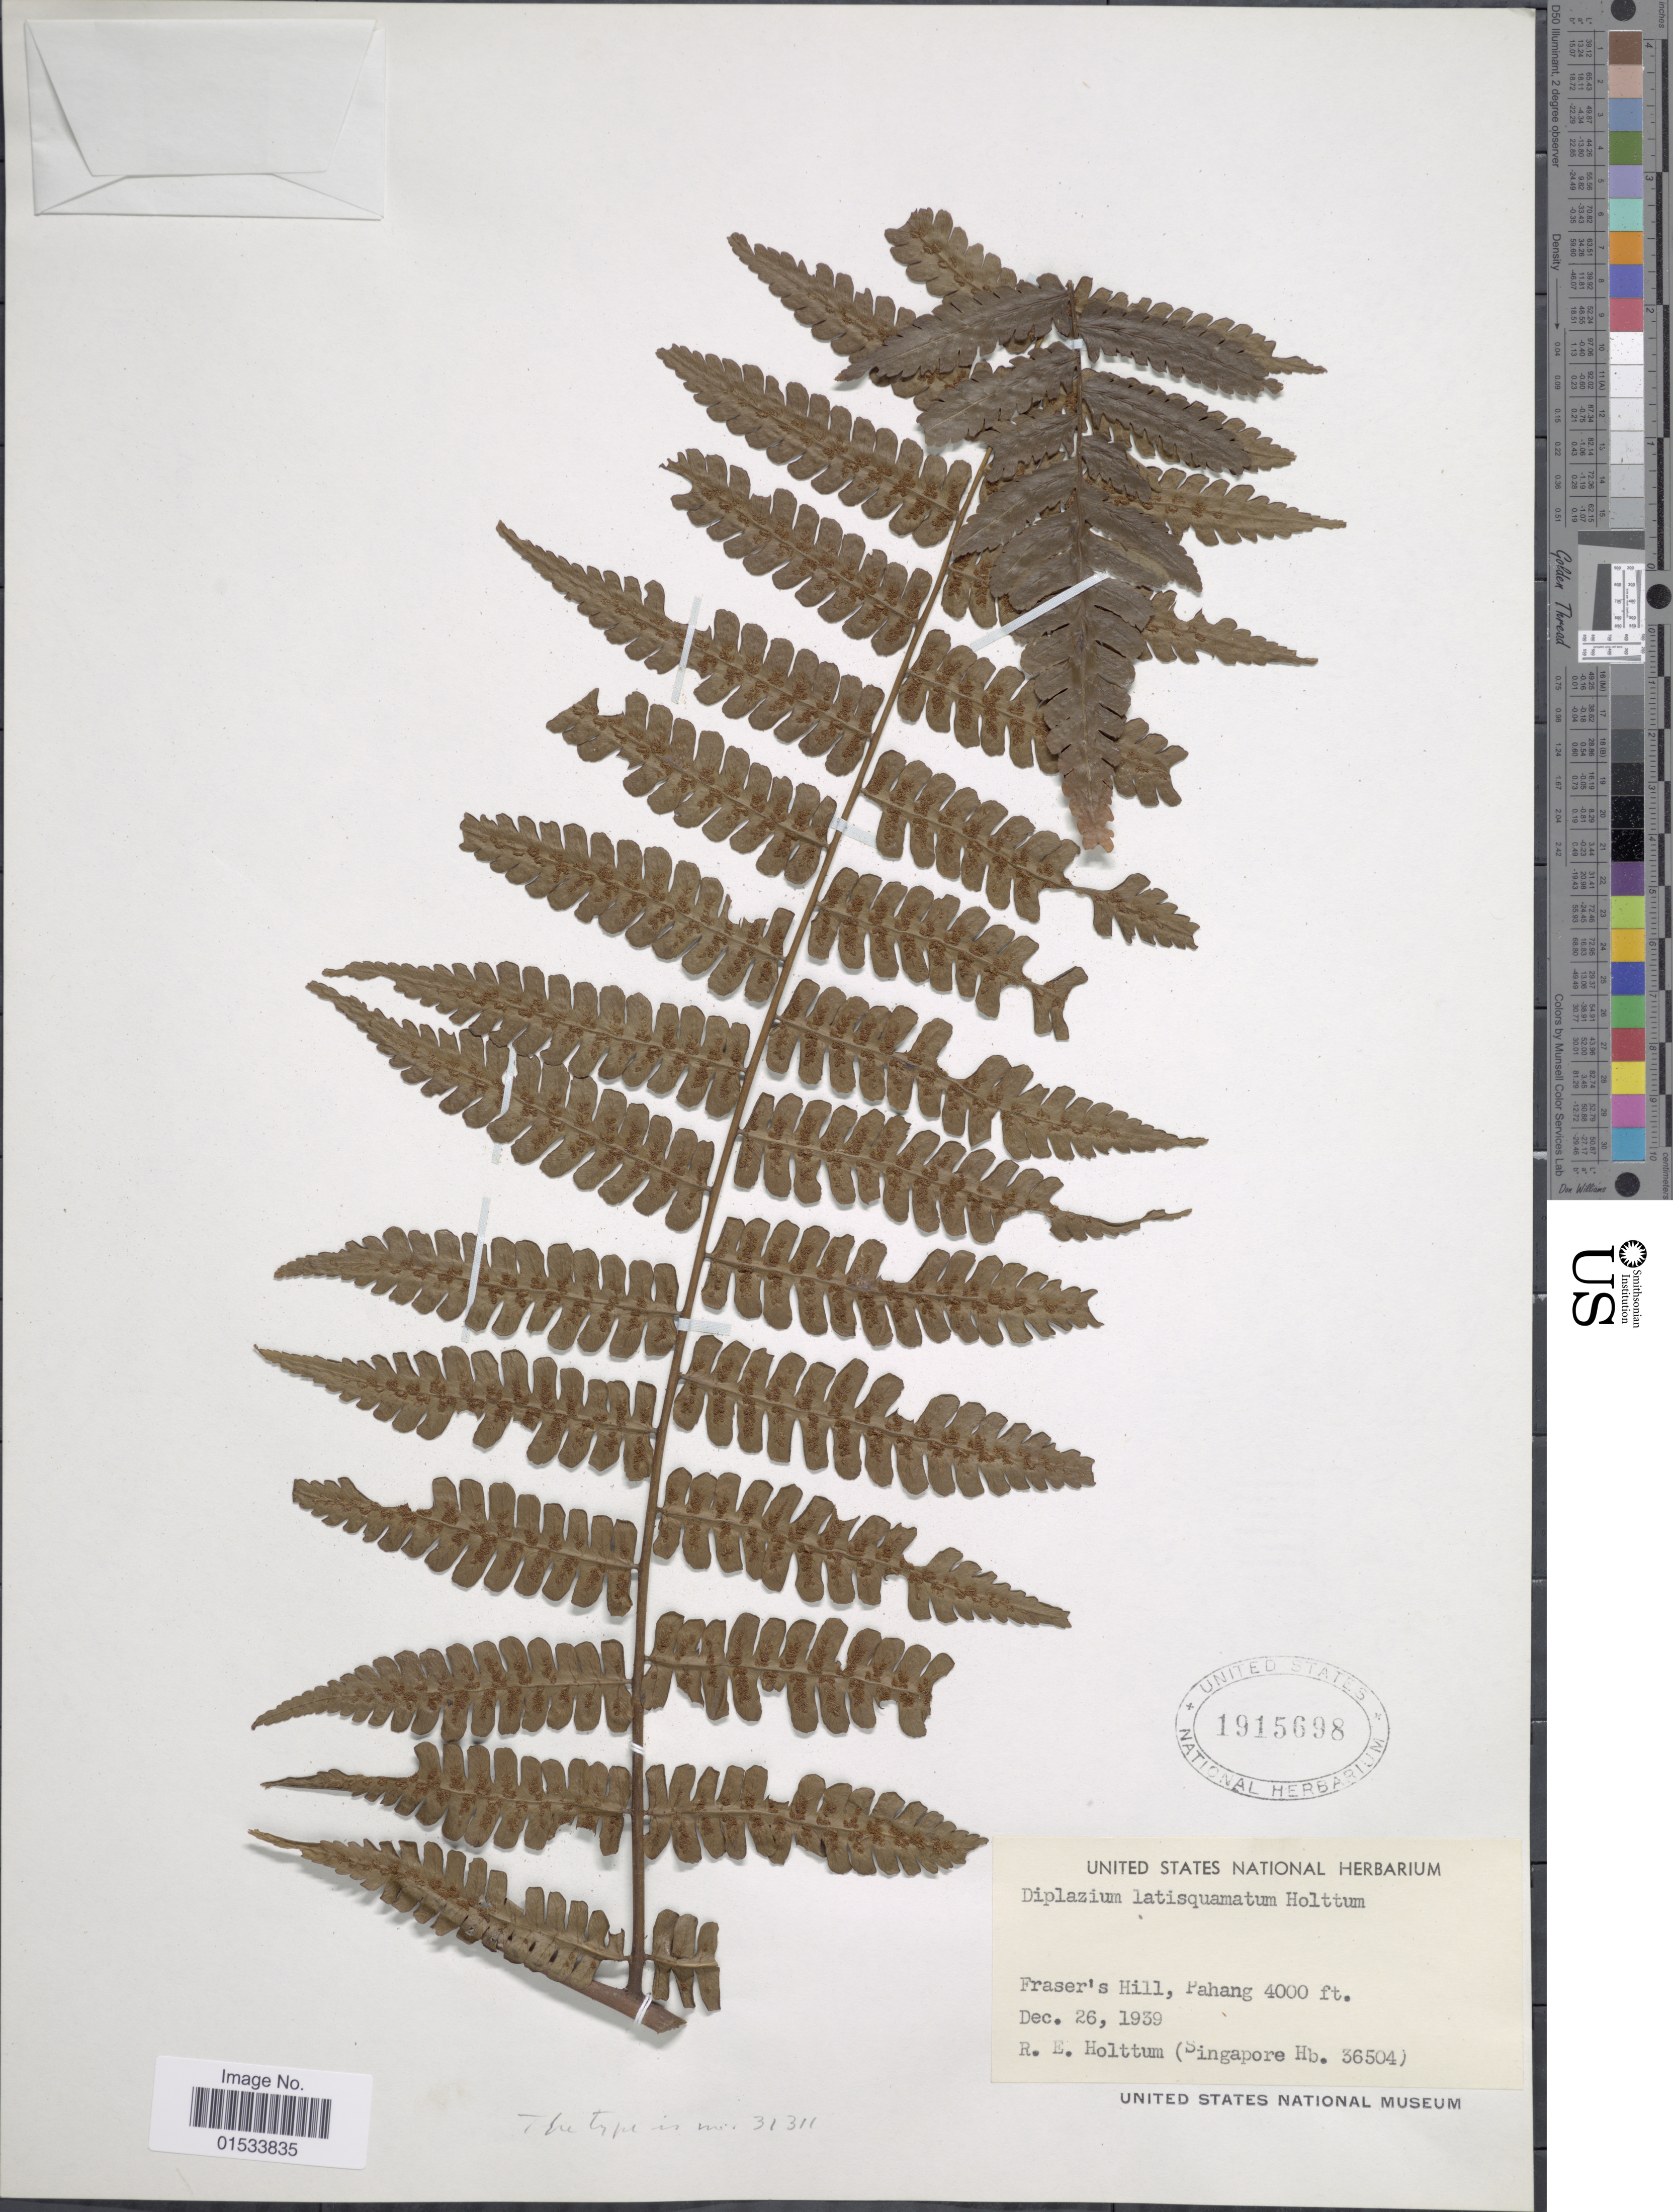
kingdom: Plantae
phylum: Tracheophyta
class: Polypodiopsida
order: Polypodiales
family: Athyriaceae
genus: Diplazium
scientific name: Diplazium latisquamatum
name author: Holttum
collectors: R. E. Holttum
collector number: Singapore Hb. 36504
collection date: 1939-12-26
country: Malaysia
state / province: Pahang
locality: Fraser's Hill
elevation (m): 1219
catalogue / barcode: US 1915698